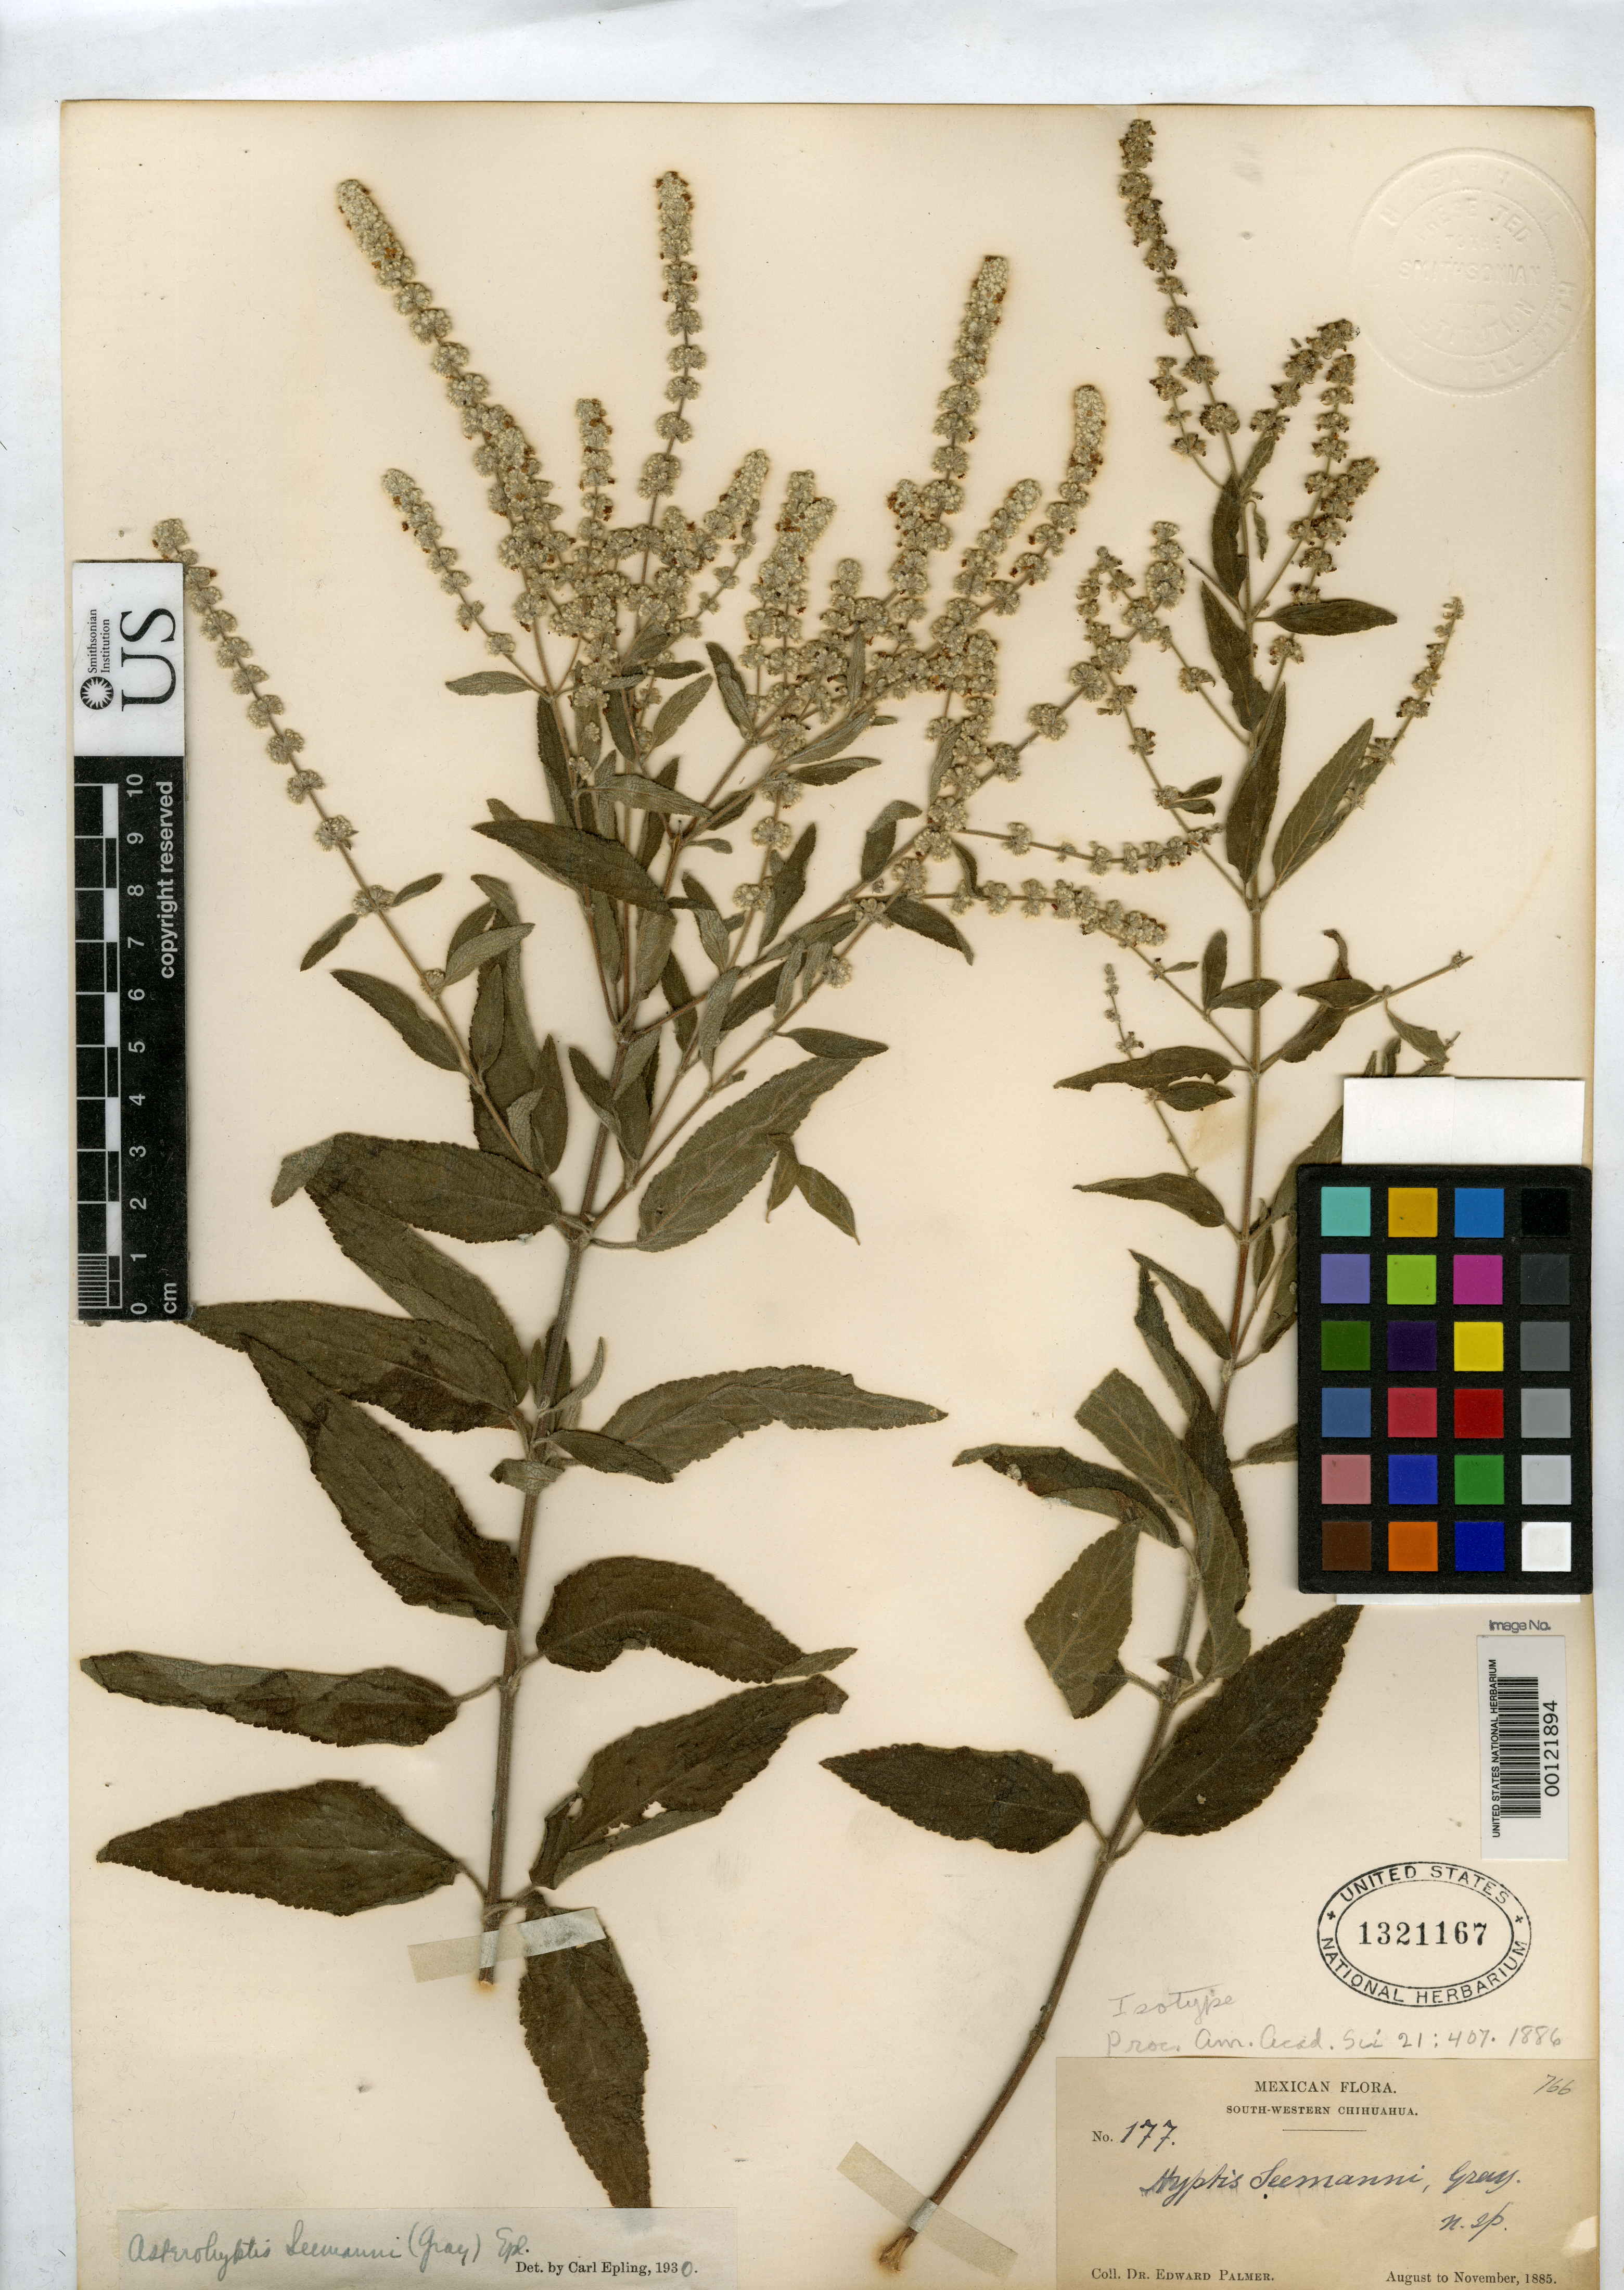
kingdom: Plantae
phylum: Tracheophyta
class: Magnoliopsida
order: Lamiales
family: Lamiaceae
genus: Hyptis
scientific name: Hyptis seemannii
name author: A. Gray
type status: Isotype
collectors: E. Palmer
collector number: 177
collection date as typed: Aug 1885 to -- Nov 1885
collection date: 1885-08/1885-11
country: Mexico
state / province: Chihuahua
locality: South-western Chihuahua.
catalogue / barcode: US 1321167